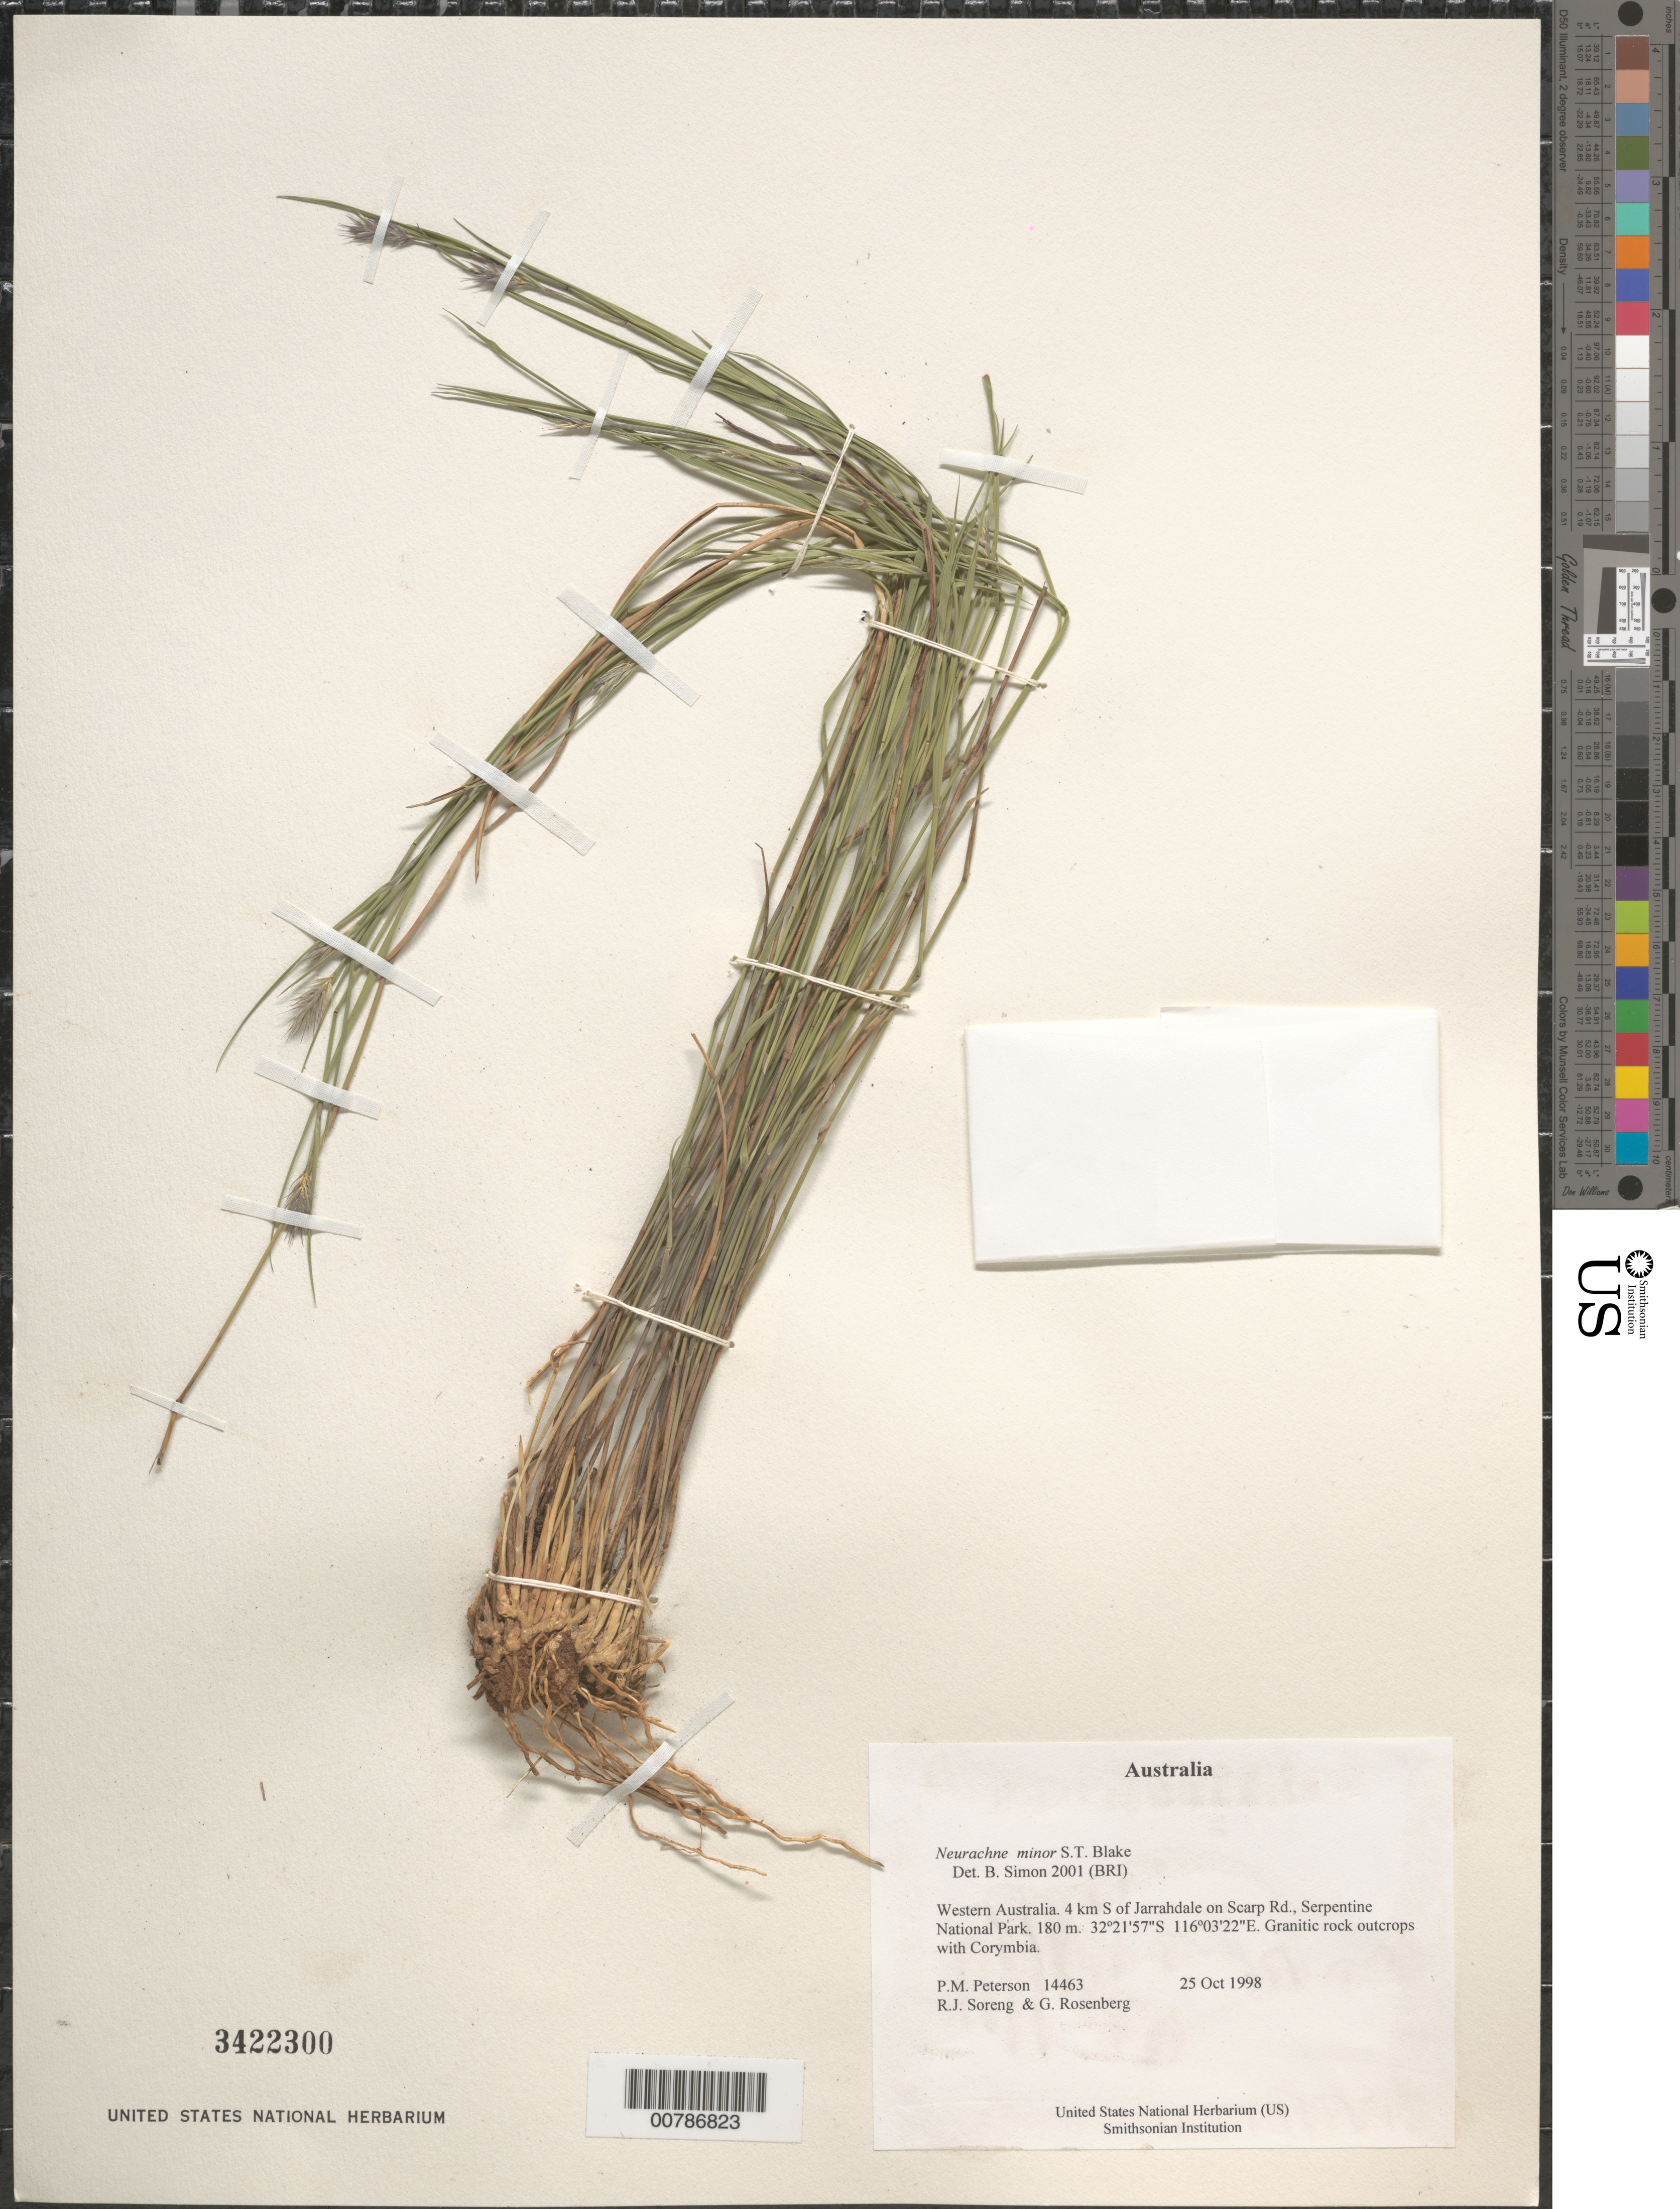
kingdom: Plantae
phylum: Tracheophyta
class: Liliopsida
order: Poales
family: Poaceae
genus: Neurachne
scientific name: Neurachne minor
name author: S.T. Blake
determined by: Simon, B.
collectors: P. M. Peterson, R. J. Soreng & G. Rosenberg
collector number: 14463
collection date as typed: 25 Oct 1998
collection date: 1998-10-25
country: Australia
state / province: Western Australia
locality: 4 km S of Jarrahdale on Scarp Rd., Serpentine National Park.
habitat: Granitic rock outcrops with Corymbia.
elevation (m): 180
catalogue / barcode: US 3422300